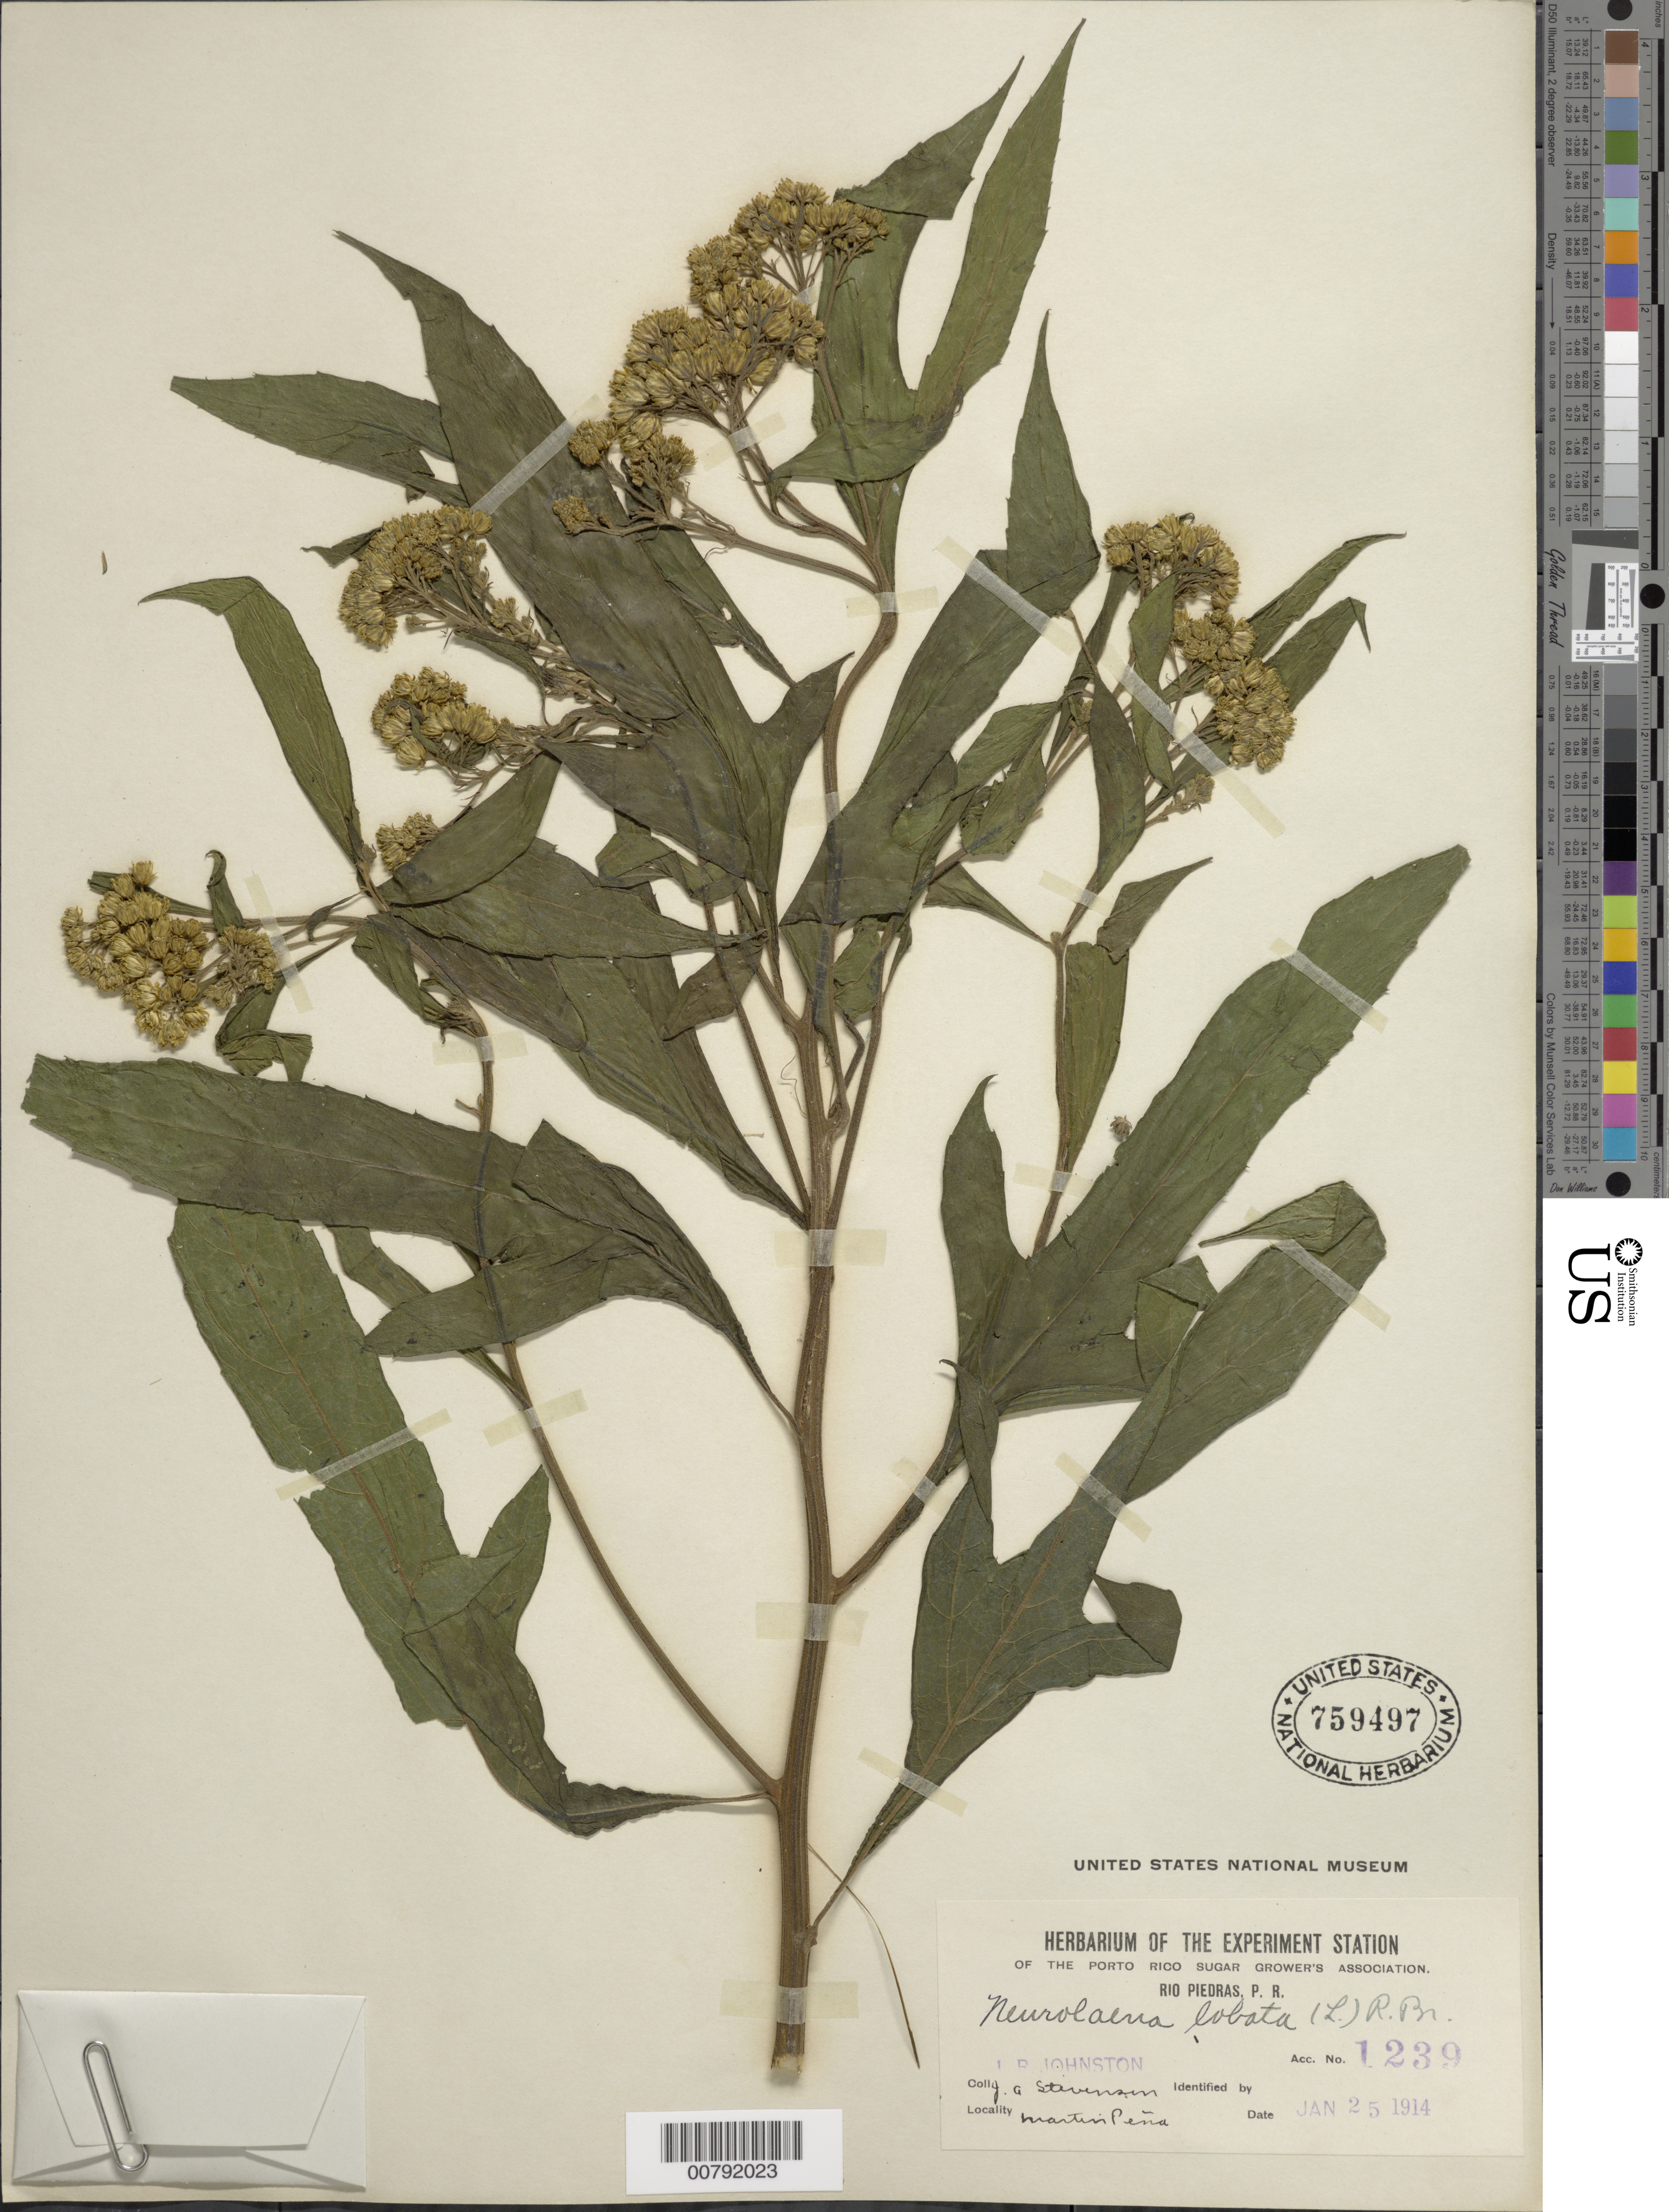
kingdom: Plantae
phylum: Tracheophyta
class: Magnoliopsida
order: Asterales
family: Asteraceae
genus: Neurolaena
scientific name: Neurolaena lobata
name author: (L.) R. Br. ex Cass.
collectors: J. Stevenson & J. Johnston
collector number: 1239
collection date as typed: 25 Jan 1914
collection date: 1914-01-25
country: Puerto Rico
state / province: San Juan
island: Puerto Rico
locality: Río Piedras, Martin Peña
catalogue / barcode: US 759497